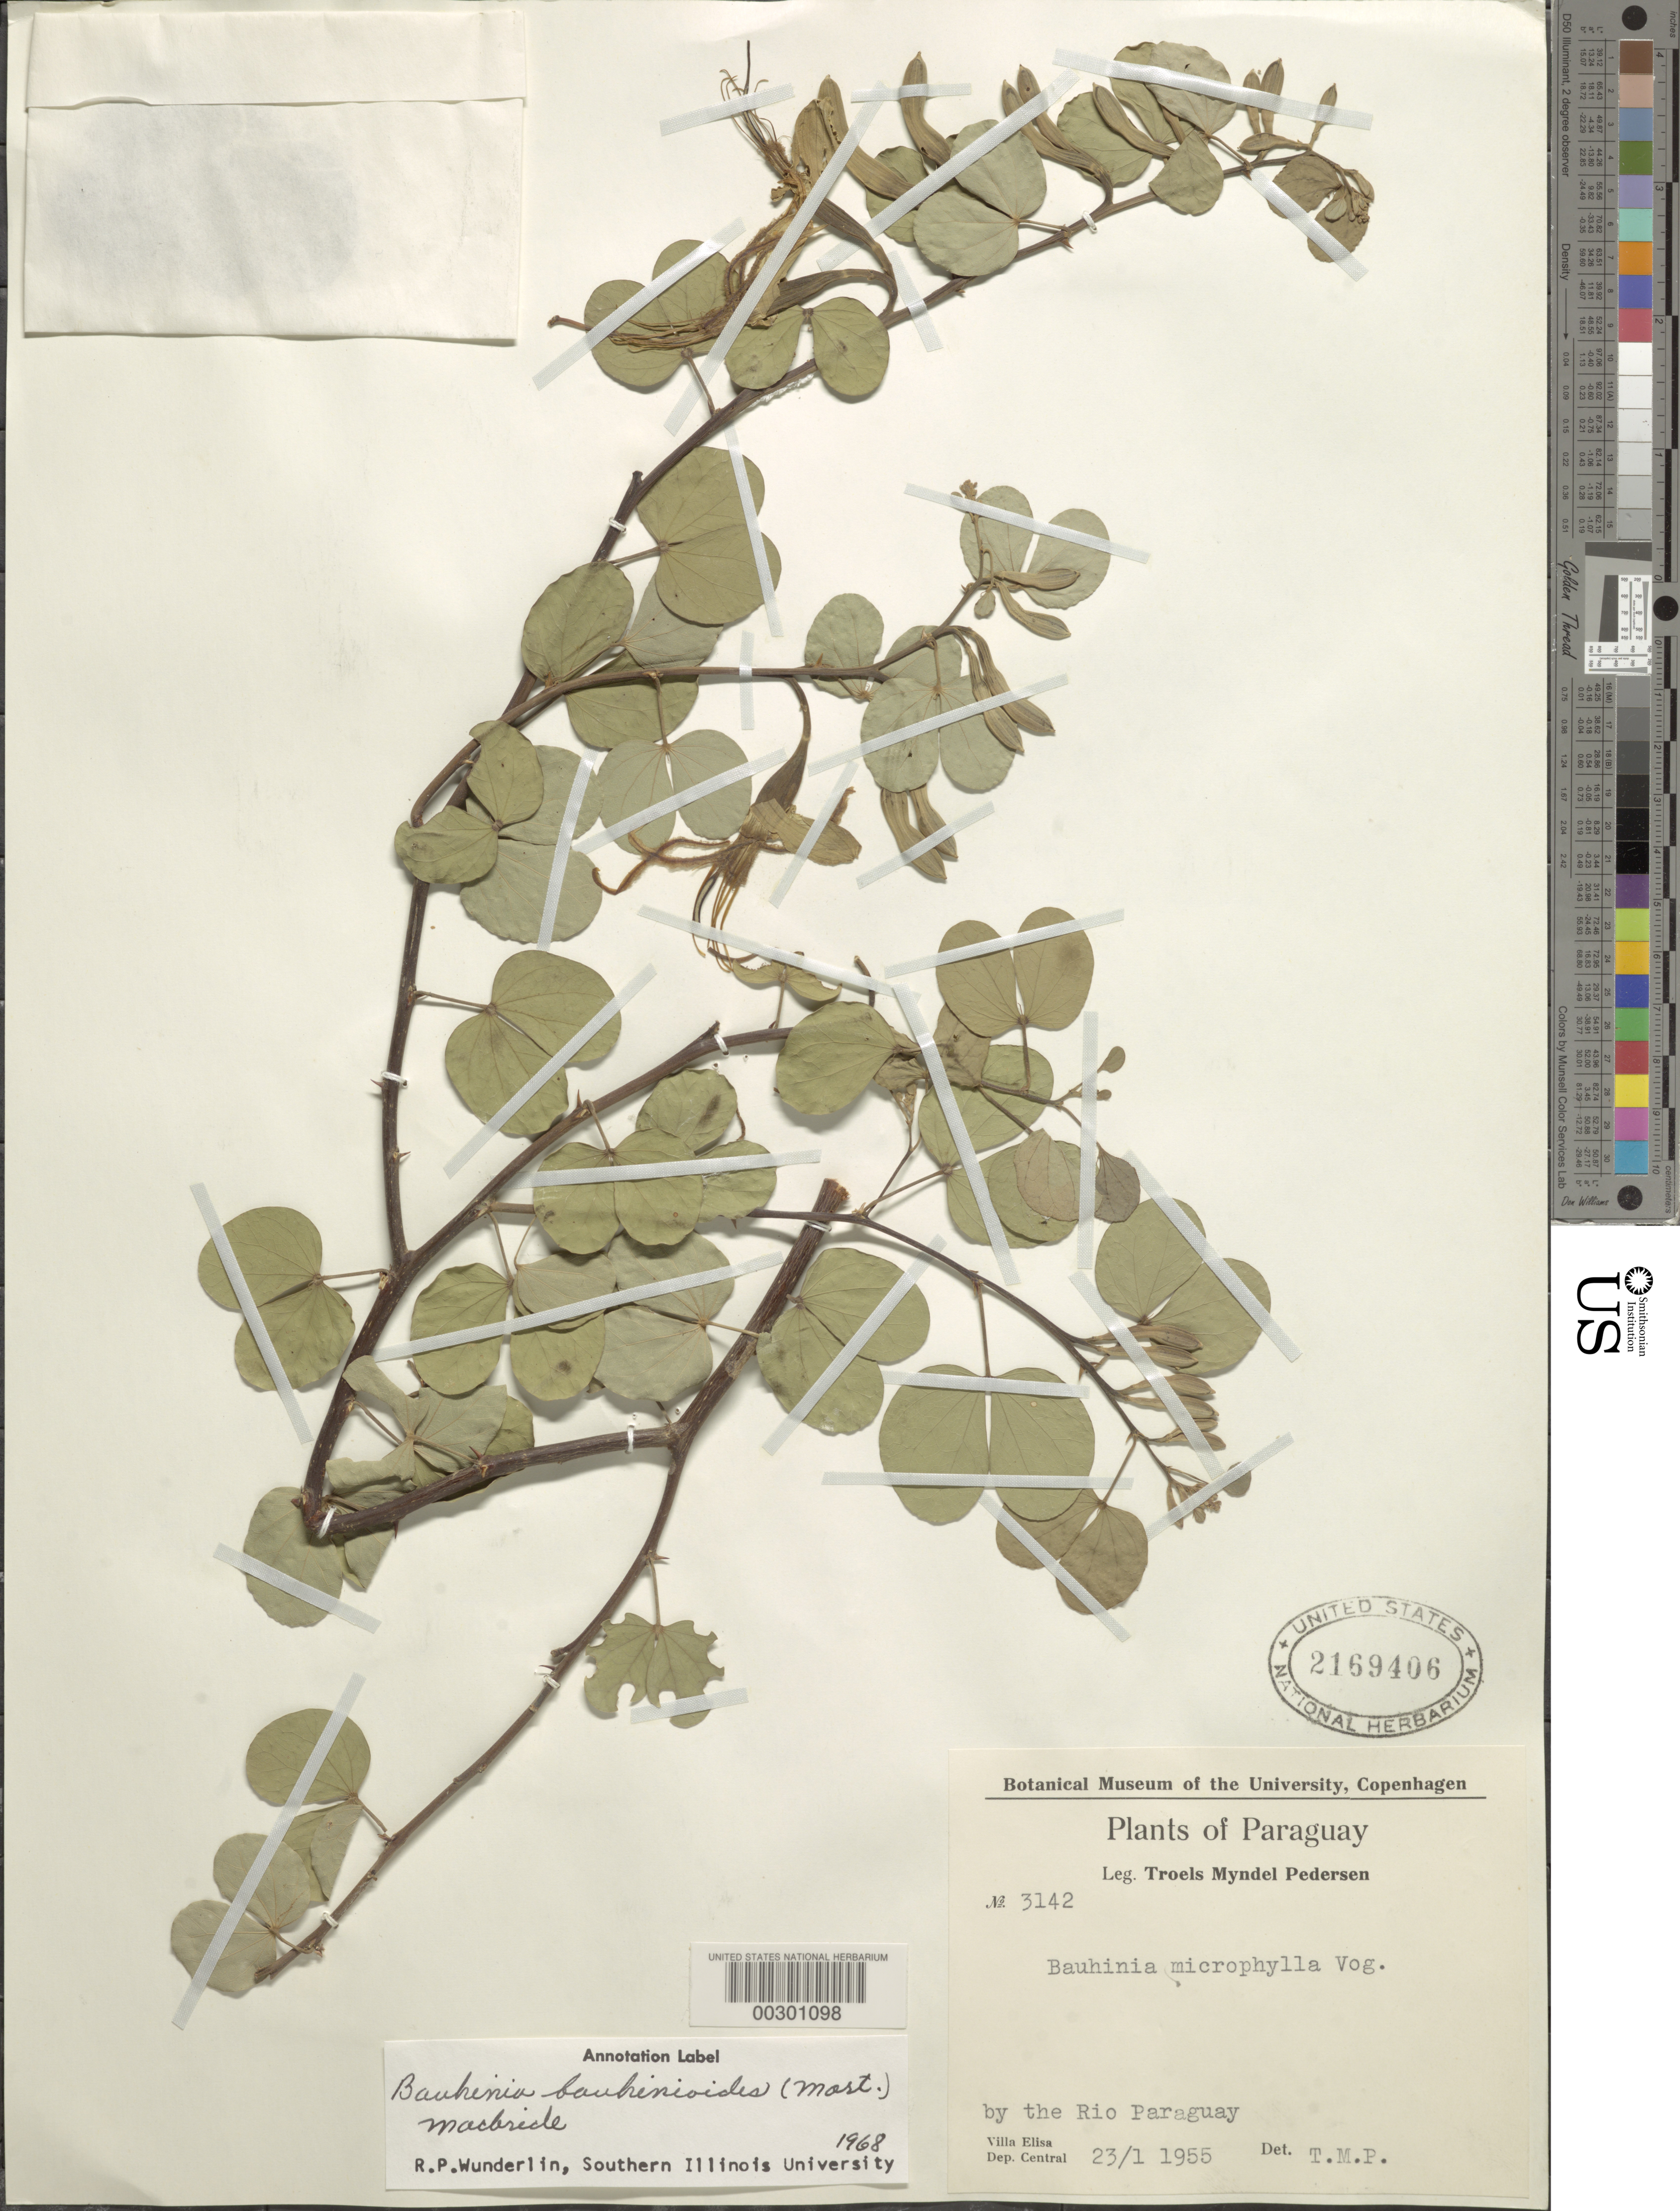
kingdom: Plantae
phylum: Tracheophyta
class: Magnoliopsida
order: Fabales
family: Fabaceae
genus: Bauhinia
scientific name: Bauhinia bauhinioides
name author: (Mart.) J.F. Macbr.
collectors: T. M. Pedersen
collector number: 3142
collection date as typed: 23 Jan 1955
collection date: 1955-01-23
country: Paraguay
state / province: Central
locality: Villa elisa, by the rio paraguay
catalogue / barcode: US 2169406